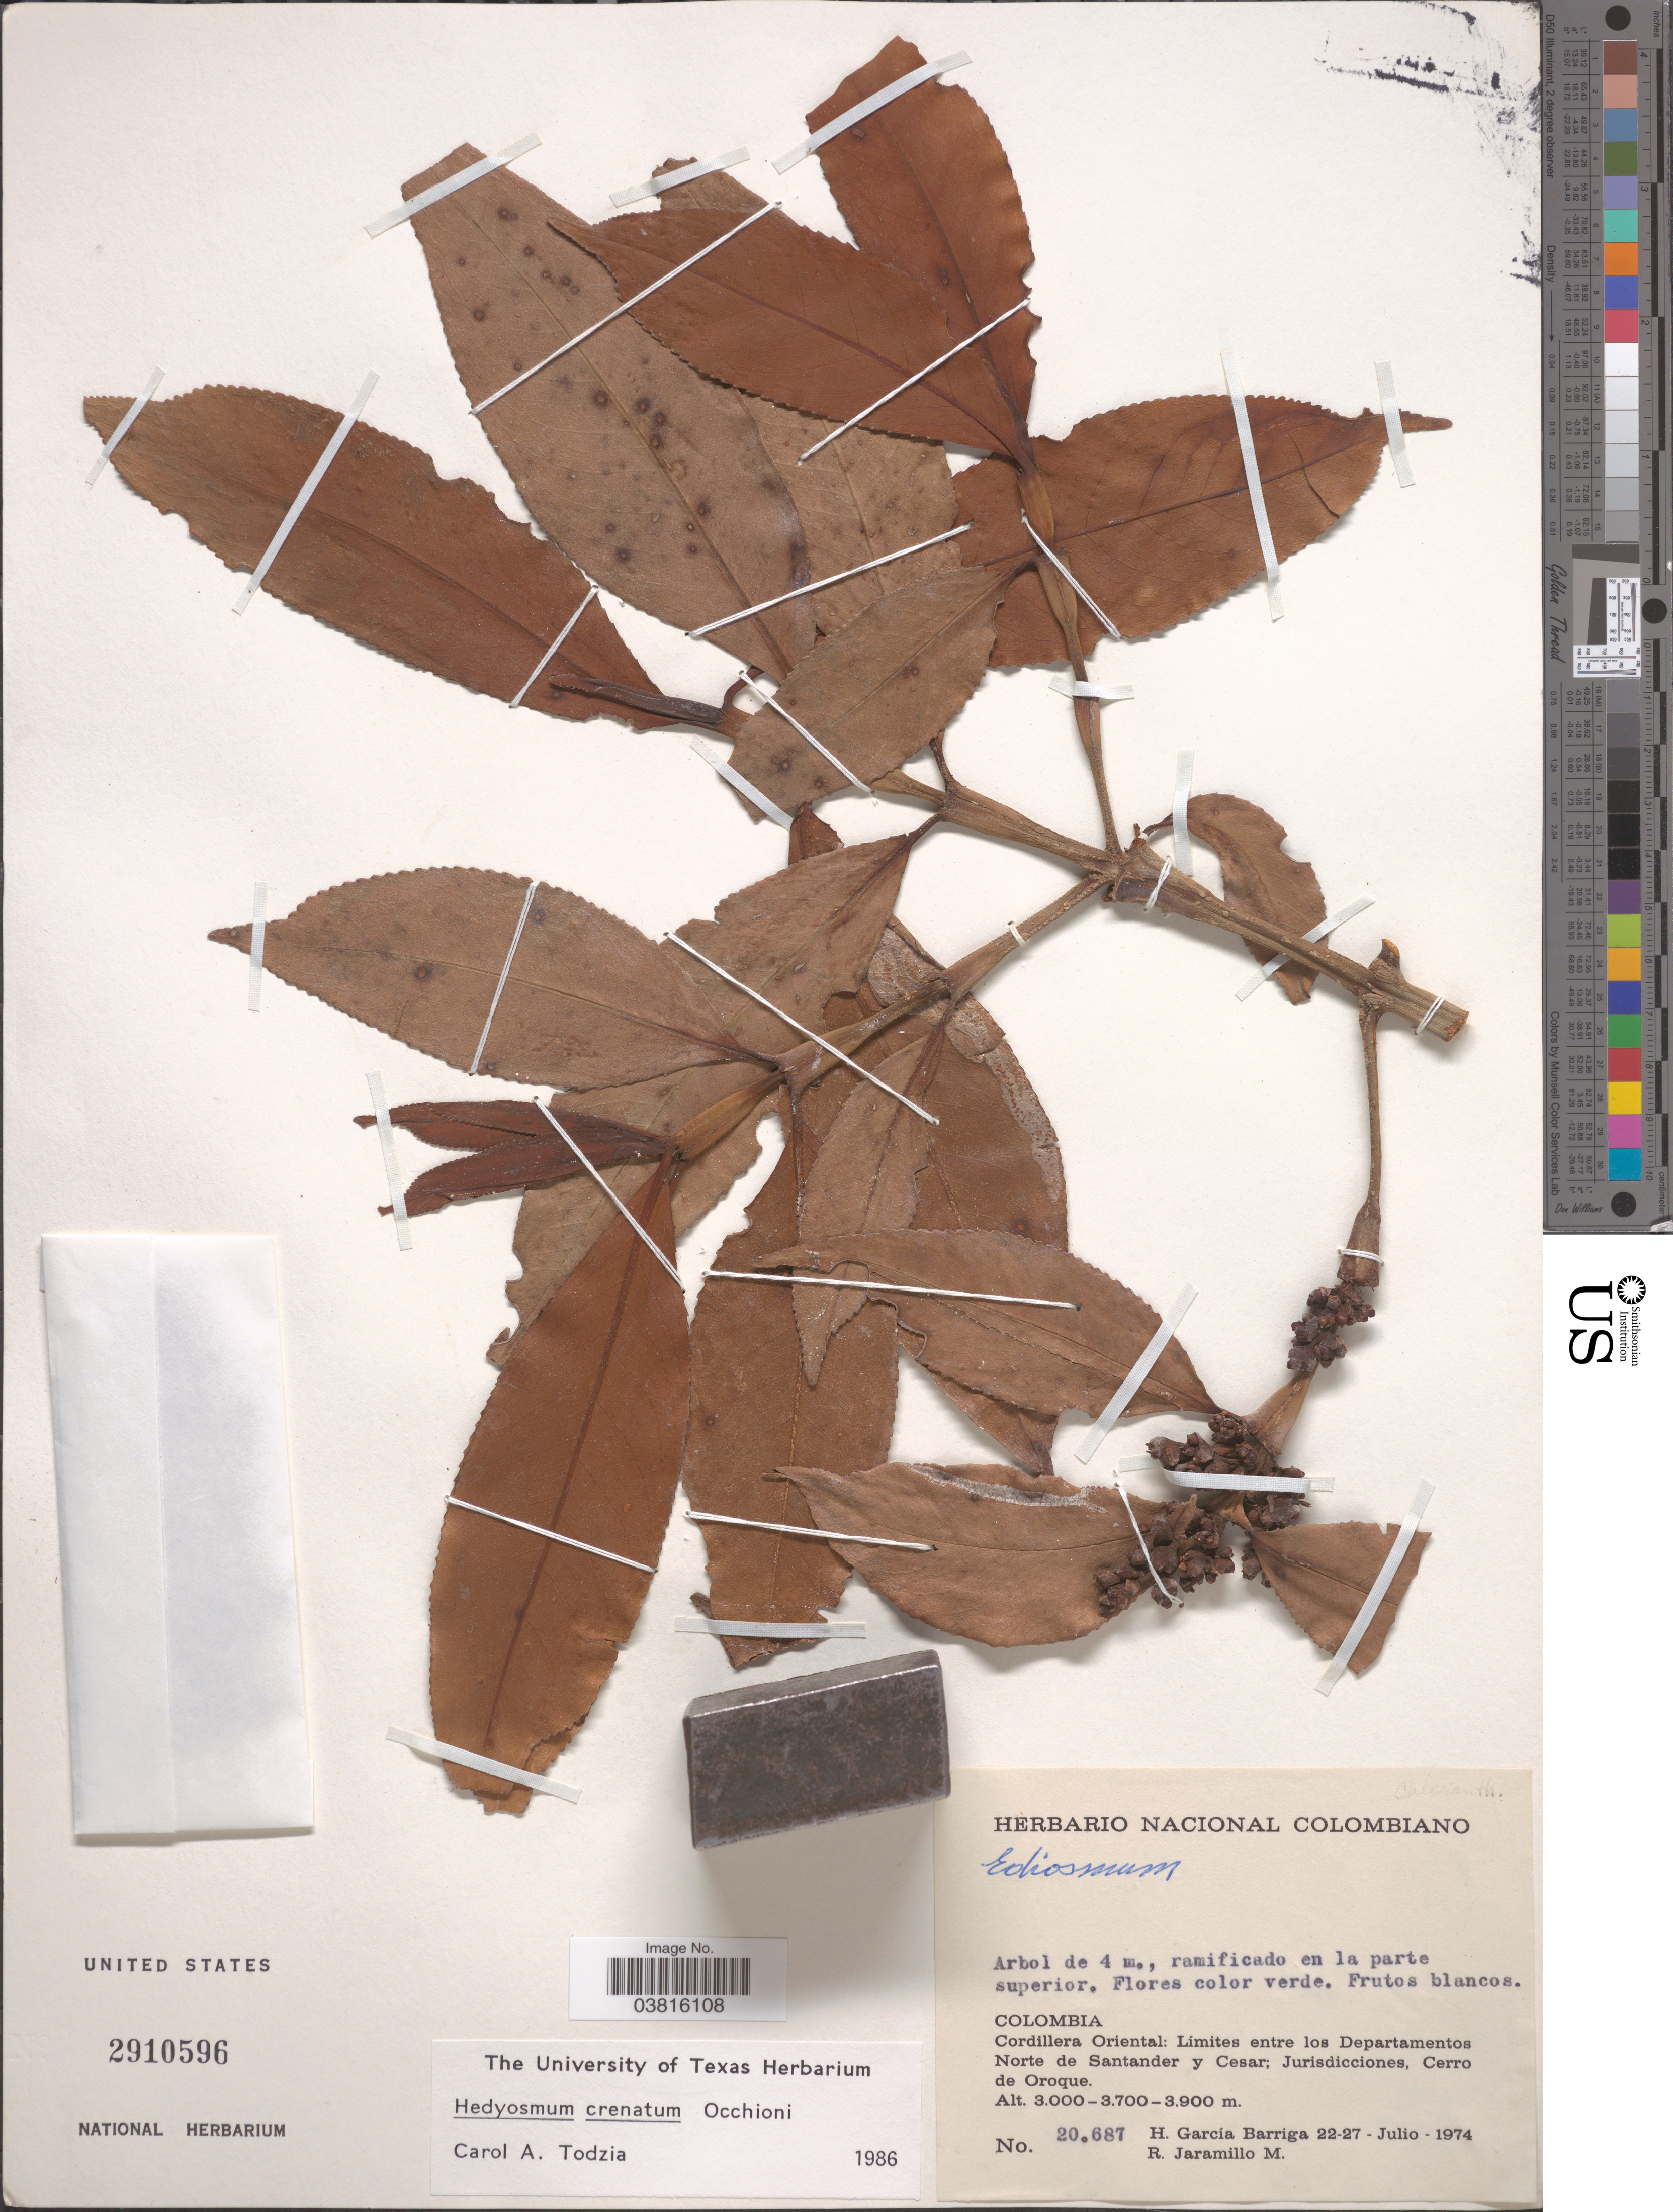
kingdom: Plantae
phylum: Tracheophyta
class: Magnoliopsida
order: Chloranthales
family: Chloranthaceae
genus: Hedyosmum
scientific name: Hedyosmum crenatum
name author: Occhioni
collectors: H. García Barriga & R. Jaramillo M.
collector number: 20687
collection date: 1974-07-22/1974-07-27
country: Colombia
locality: Cordillera Oriental: Límites entre los Departamentos Norte de Santander y Cesar; Jurisdicciones, Cerro de Oroque.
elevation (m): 3000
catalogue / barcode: US 2910596